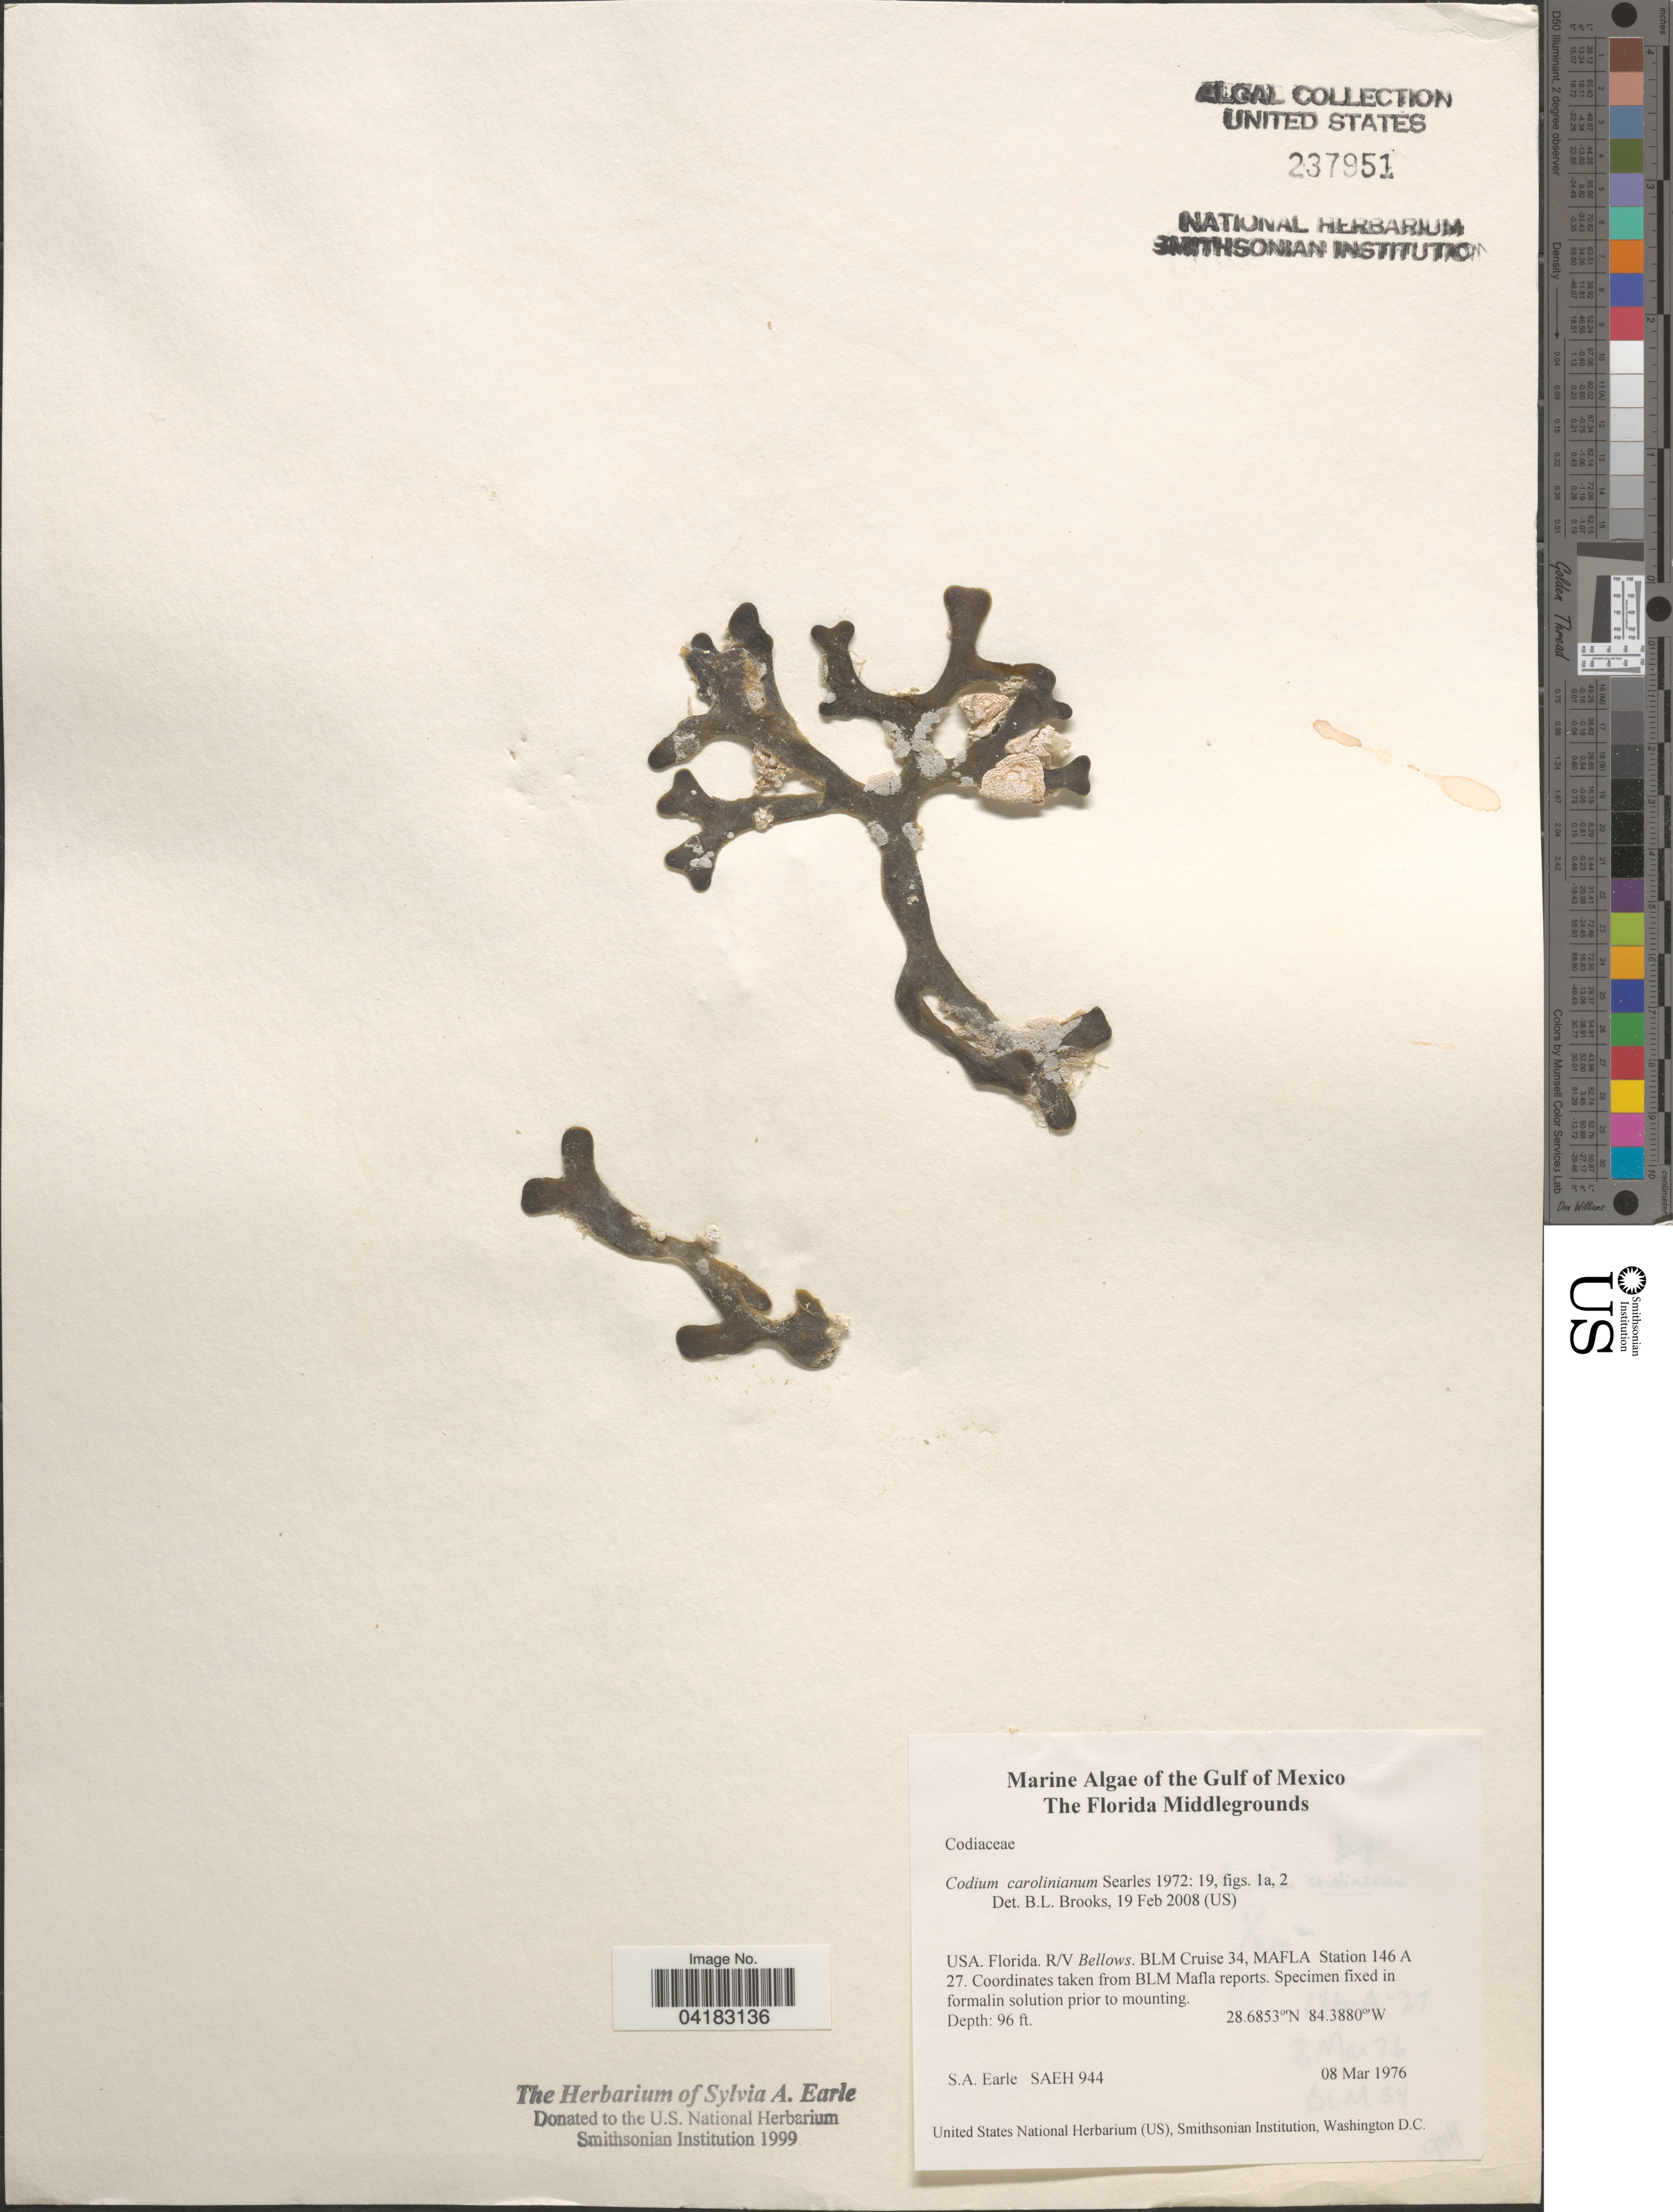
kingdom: Plantae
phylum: Chlorophyta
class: Ulvophyceae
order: Bryopsidales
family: Codiaceae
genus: Codium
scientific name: Codium carolinianum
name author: Searles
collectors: S. A. Earle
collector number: SAEH944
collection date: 1976-03-08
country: United States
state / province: Florida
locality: Gulf of Mexico. The Florida Middlegrounds. R/V Bellows. BLM Cruise 34, MAFLA Station 146 A 27.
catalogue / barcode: US 237951